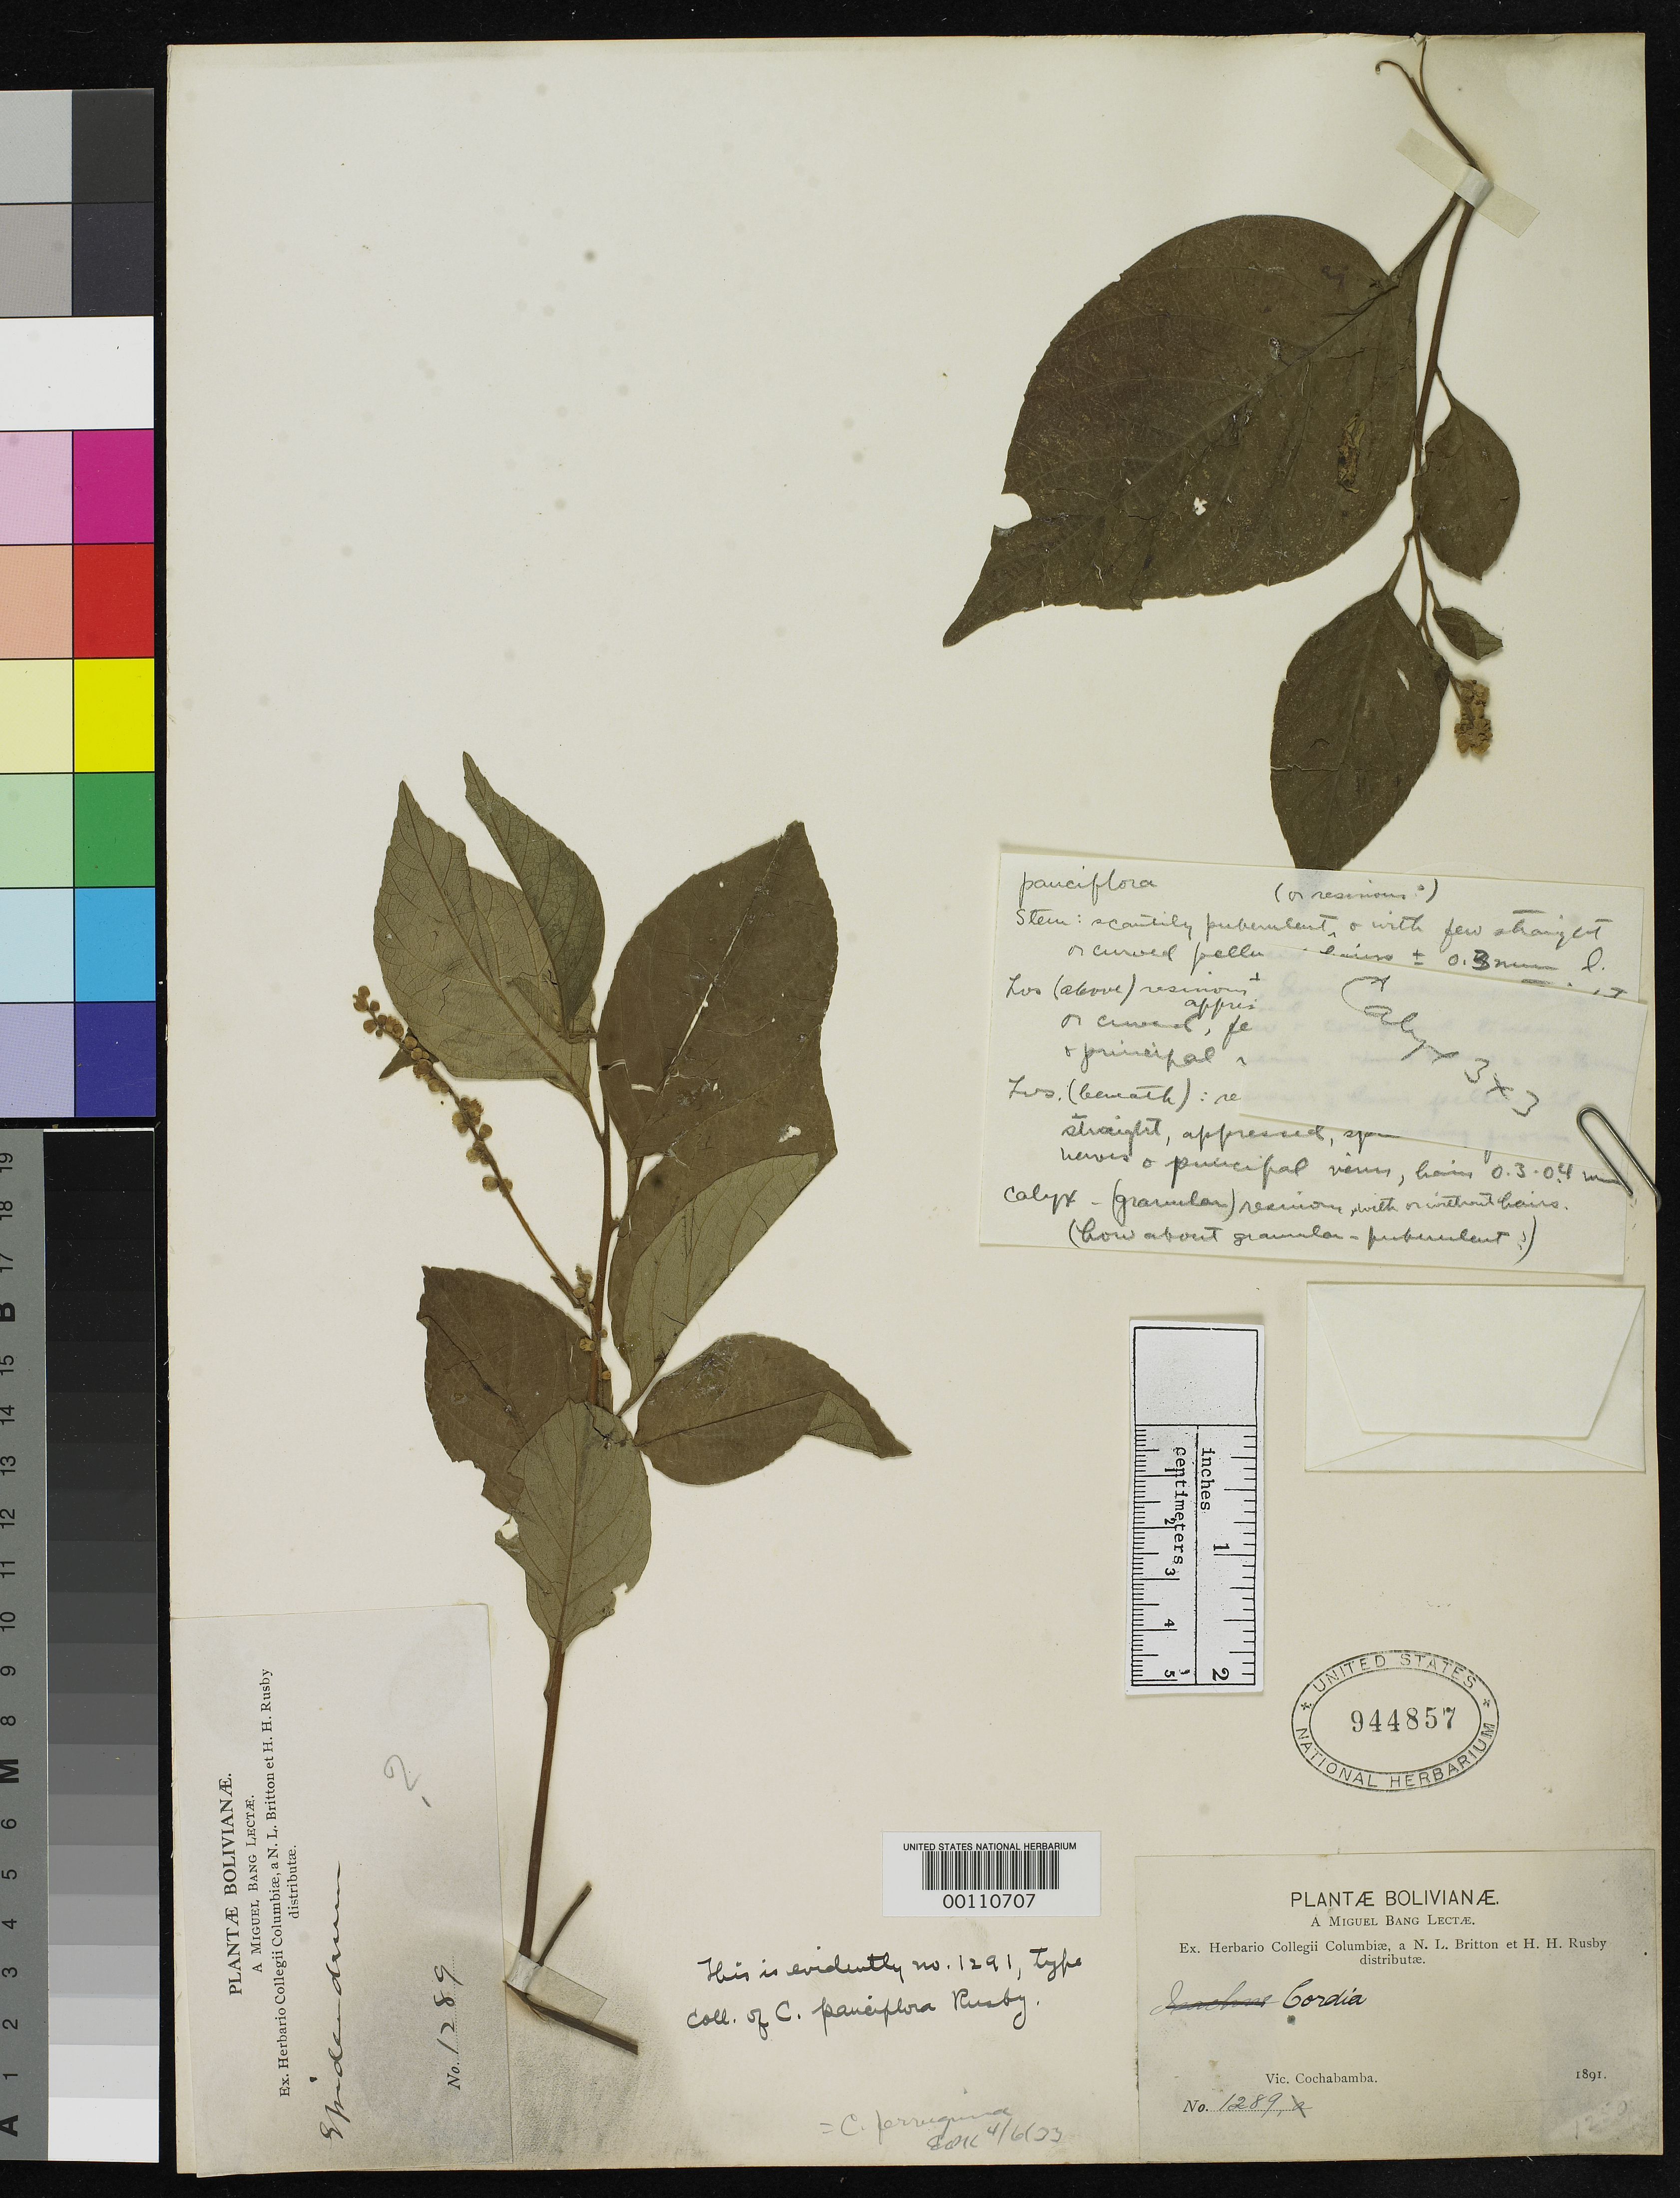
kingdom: Plantae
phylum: Tracheophyta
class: Magnoliopsida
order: Boraginales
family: Cordiaceae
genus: Cordia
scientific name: Cordia pauciflora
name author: Rusby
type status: Isotype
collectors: M. Bang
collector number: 1291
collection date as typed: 1891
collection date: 1891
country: Bolivia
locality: Mapiri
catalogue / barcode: US 944857